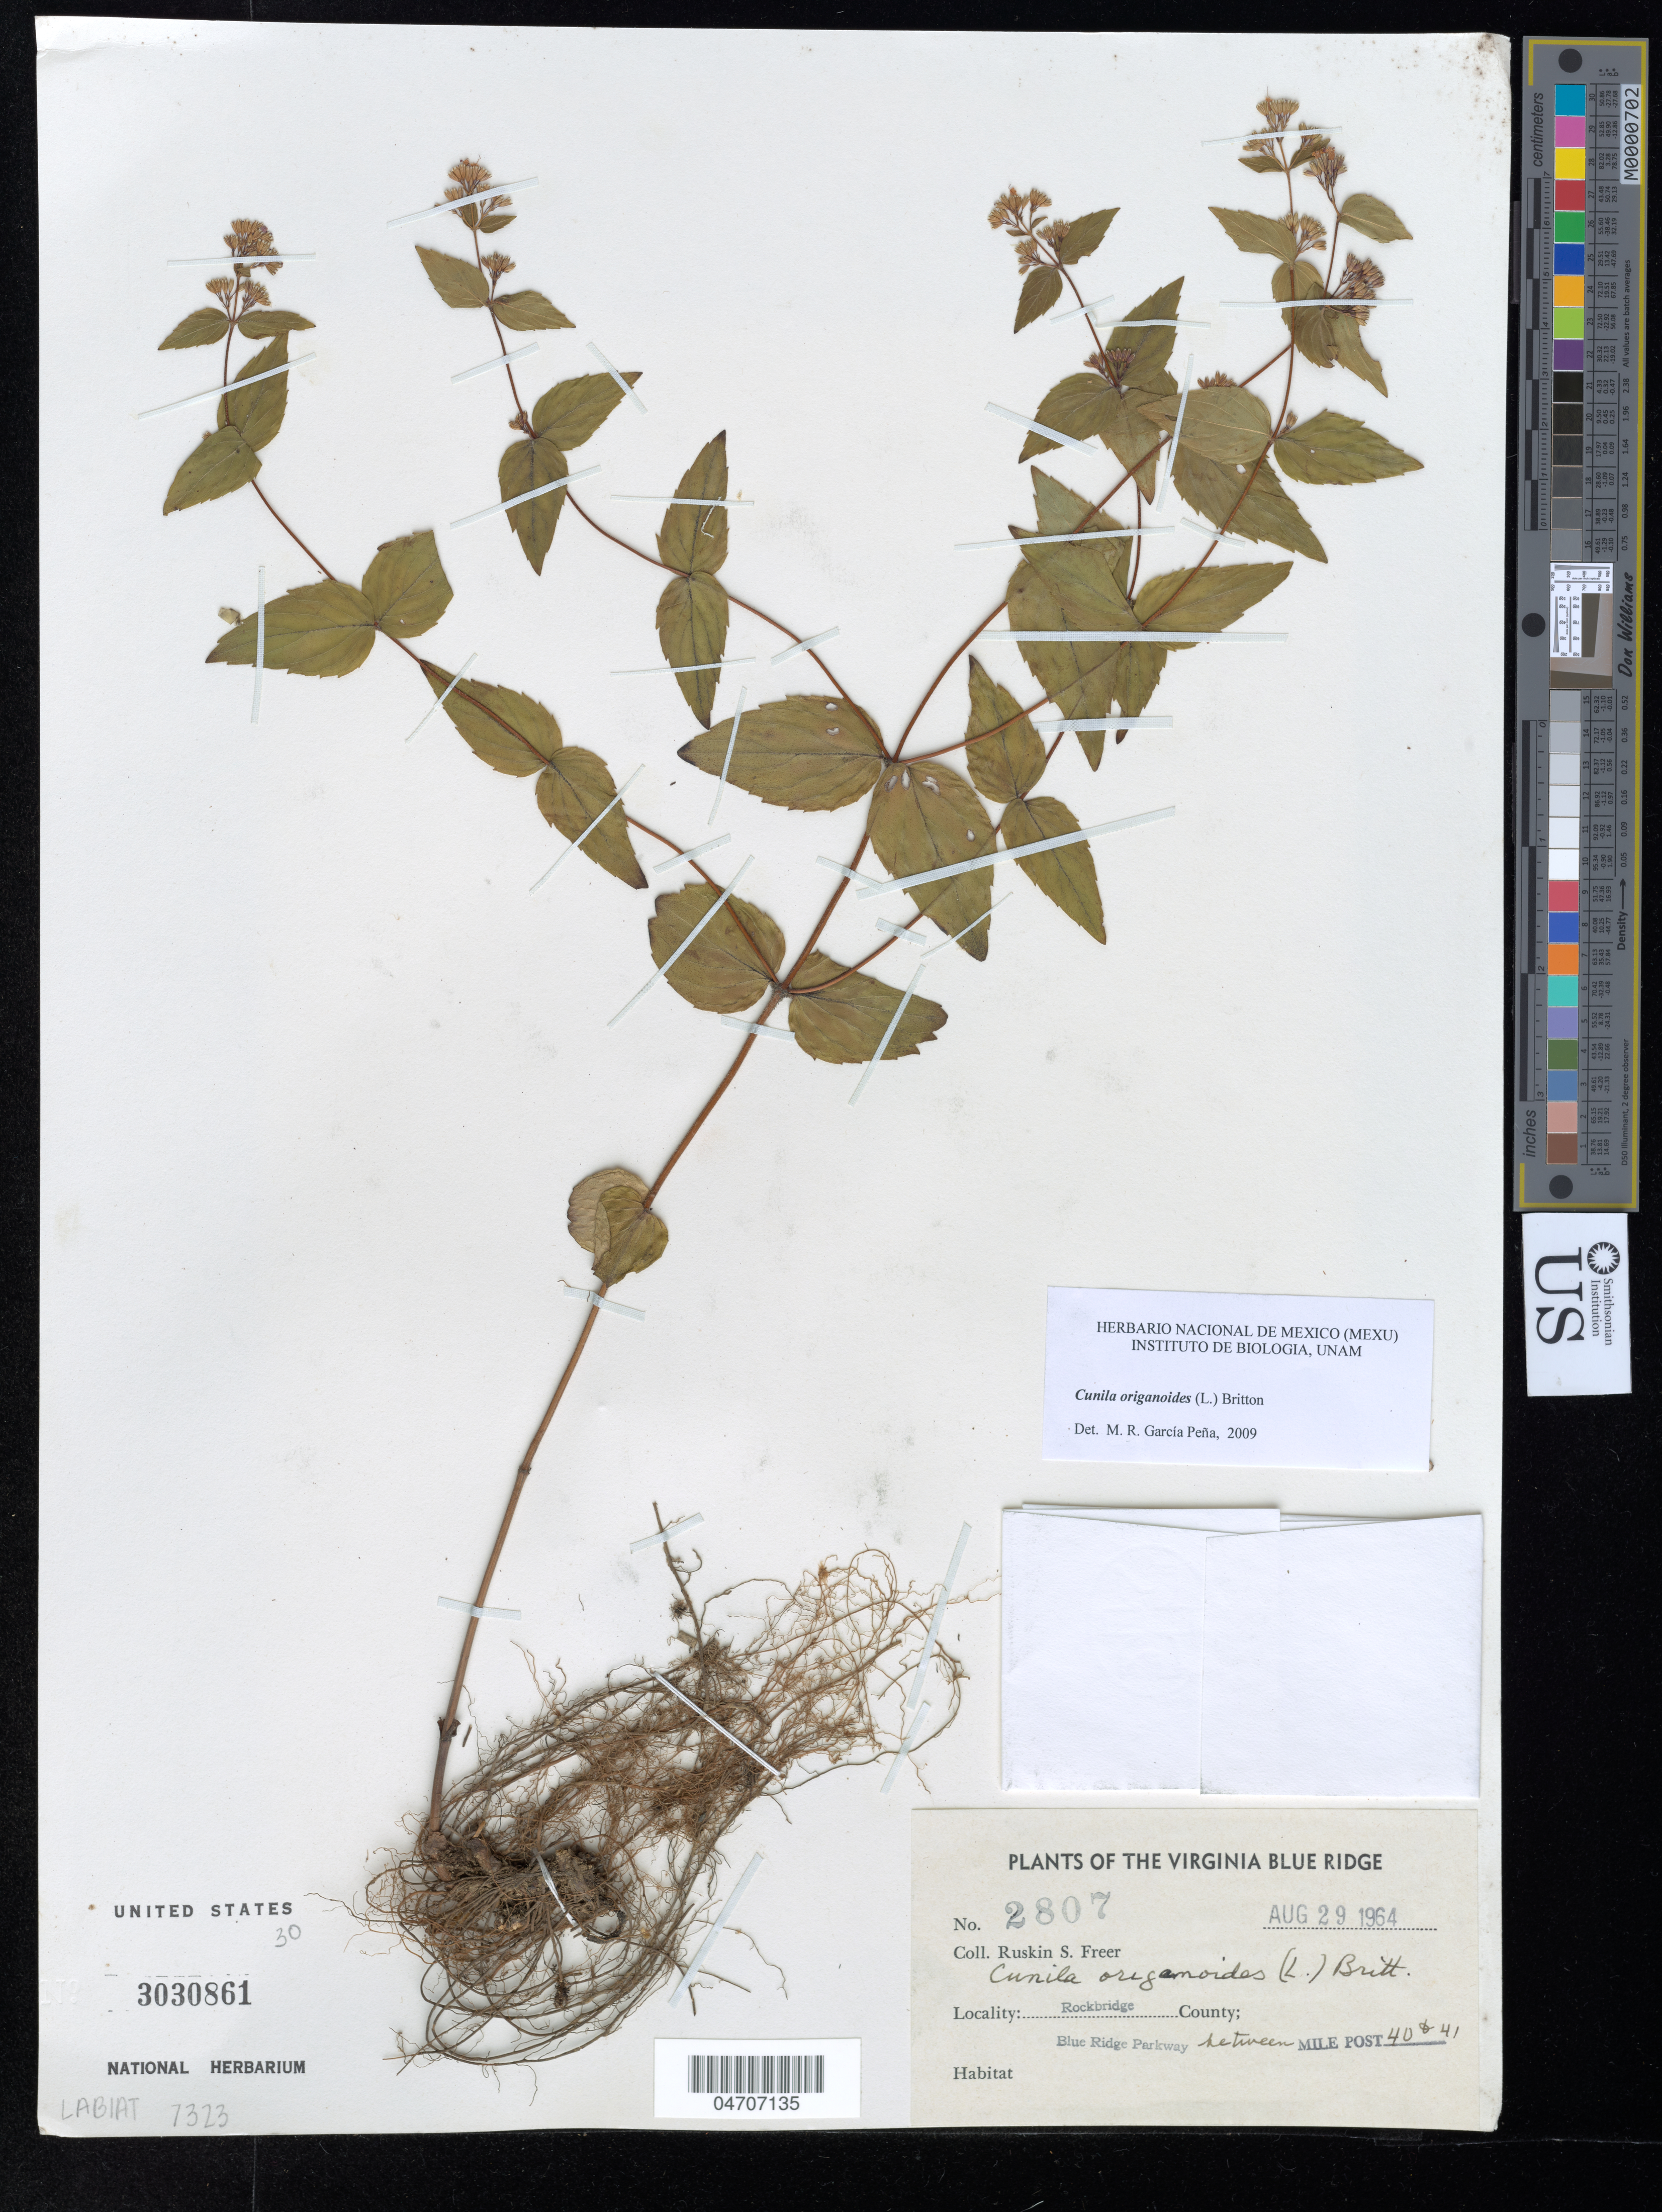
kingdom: Plantae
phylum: Tracheophyta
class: Magnoliopsida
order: Lamiales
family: Lamiaceae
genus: Cunila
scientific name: Cunila origanoides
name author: (L.) Britton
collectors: R. Freer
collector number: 2807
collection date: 1964-08-29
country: United States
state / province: Virginia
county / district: Rockbridge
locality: The Virginia Blue Ridge. Rockbridge County; Blue Ridge Parkway between Mile Post 40 & 41.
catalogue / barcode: US 3030861